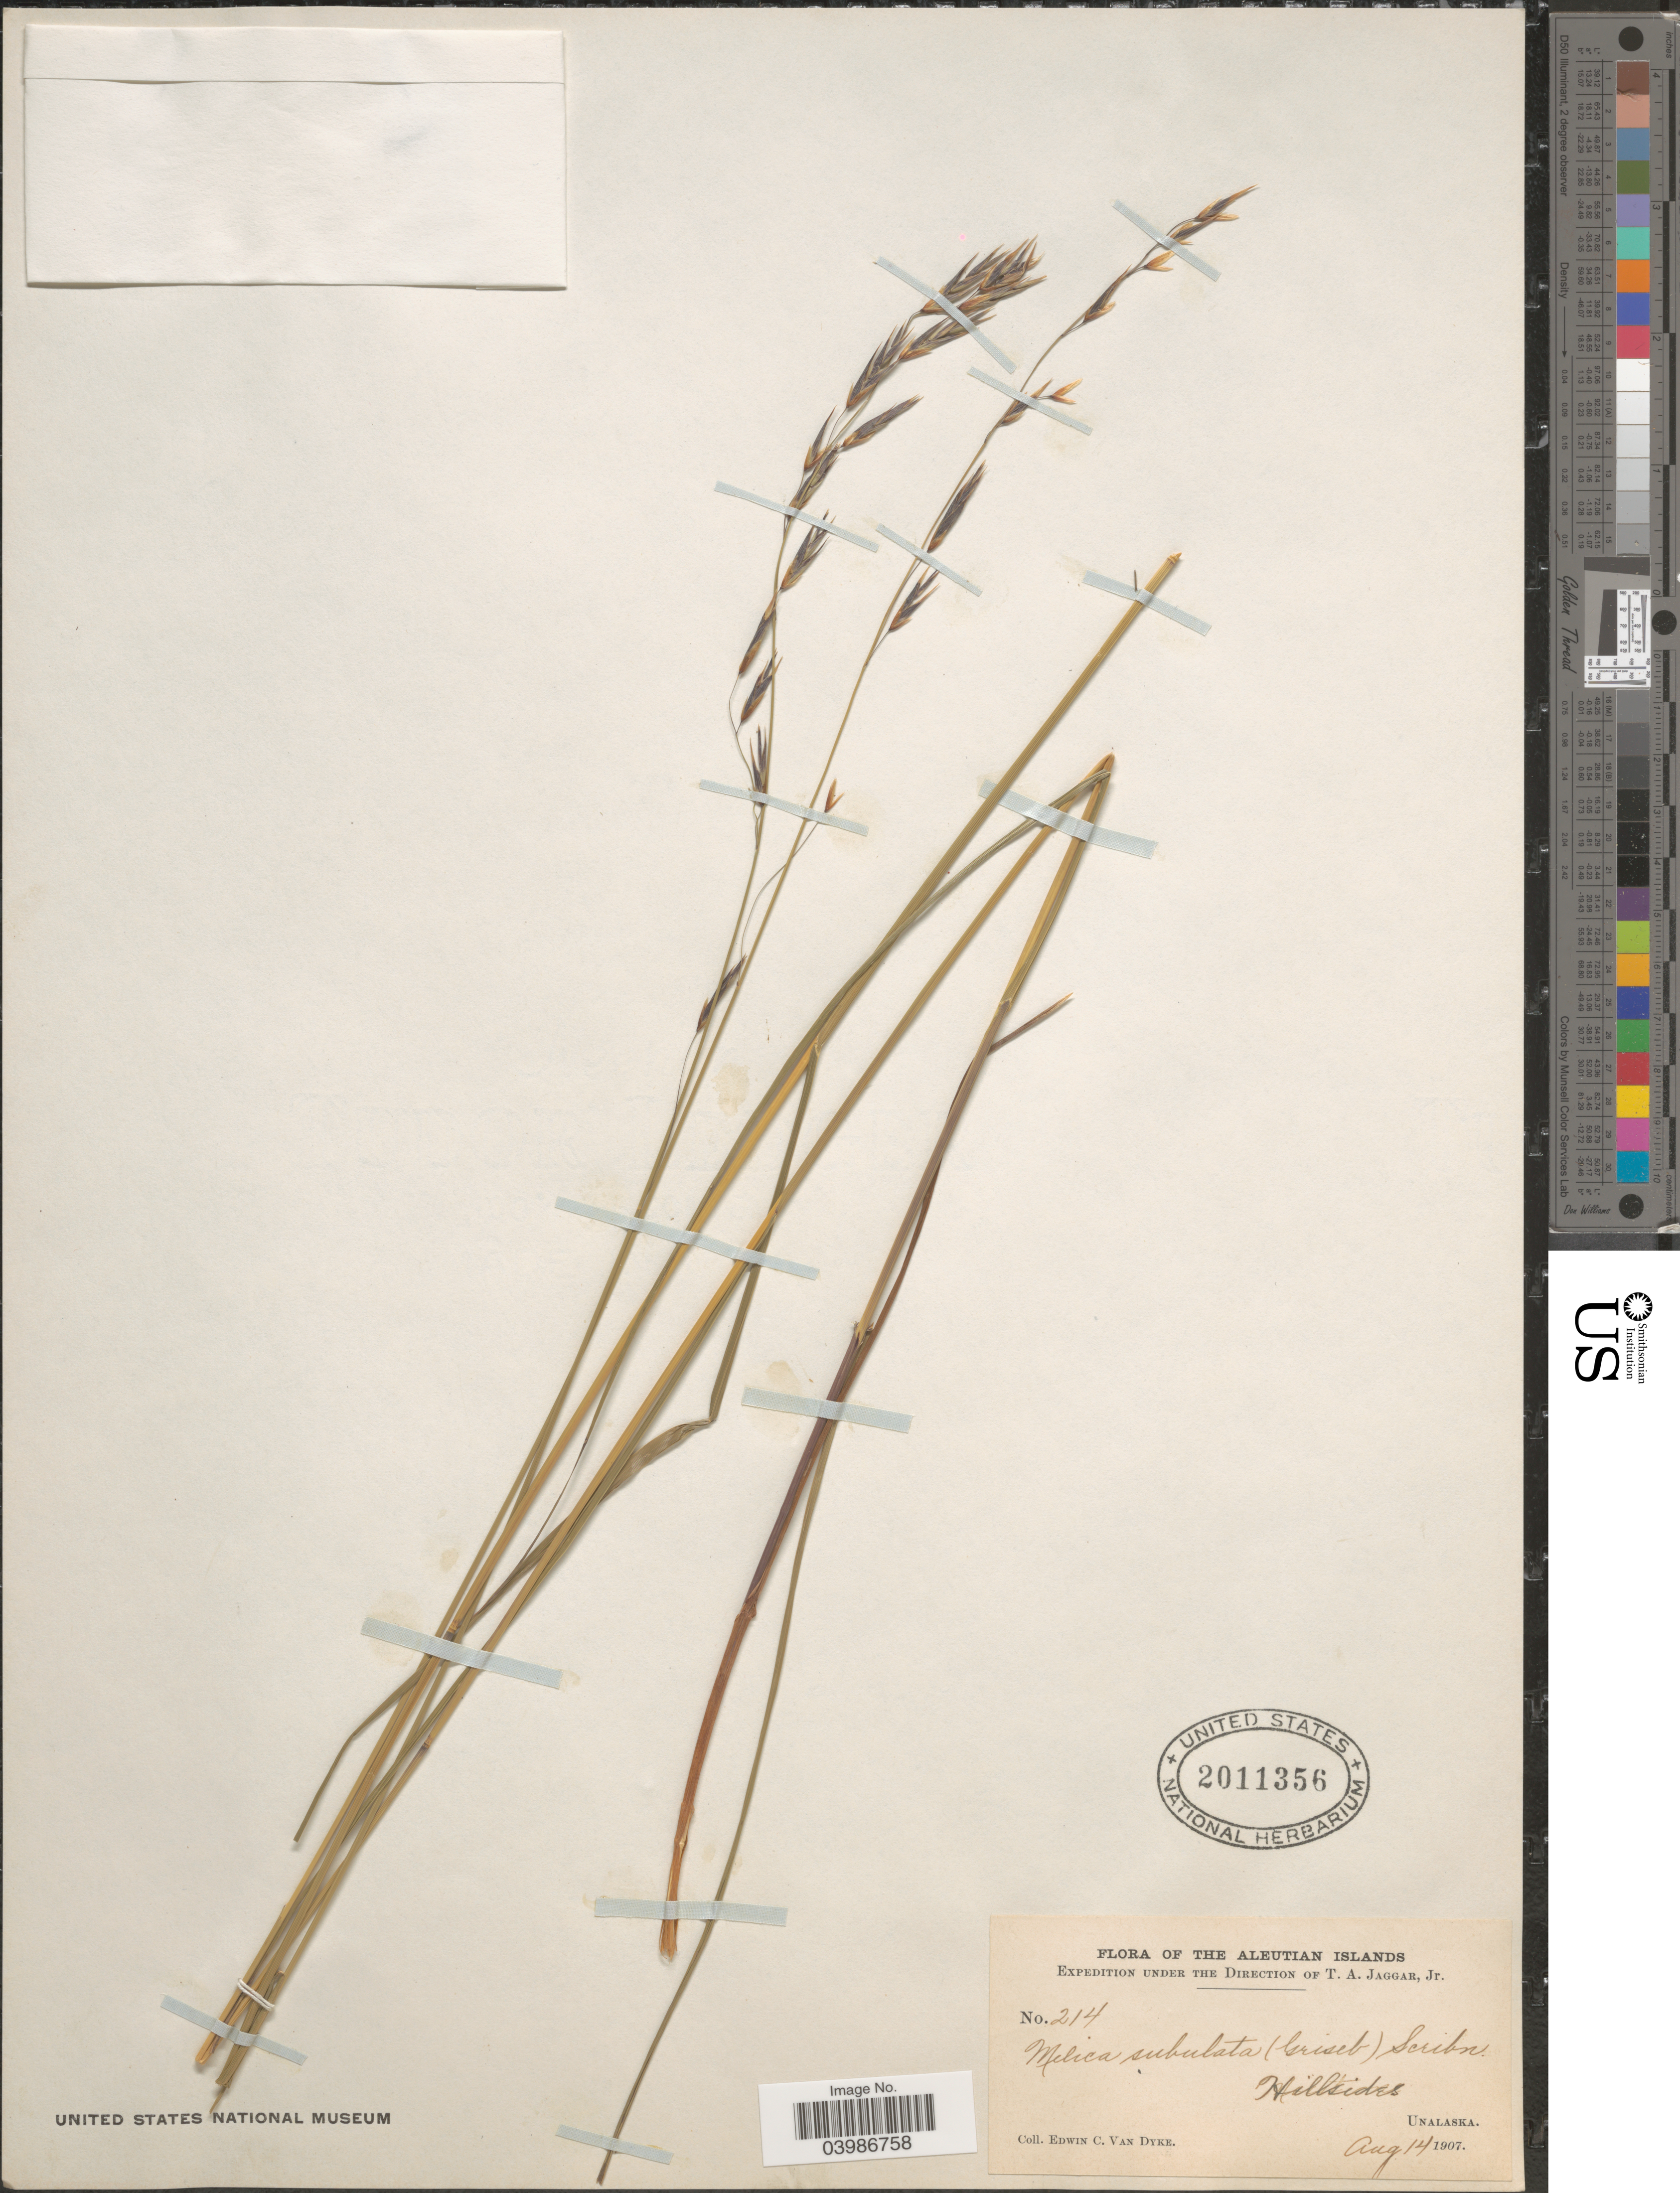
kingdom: Plantae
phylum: Tracheophyta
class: Liliopsida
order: Poales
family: Poaceae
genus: Melica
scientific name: Melica subulata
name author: (Griseb.) Scribn.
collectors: E. C. Van Dyke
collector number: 214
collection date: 1907-08-14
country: United States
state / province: Alaska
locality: The Aleutian Islands. Hillsides, Unalaska.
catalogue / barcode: US 2011356